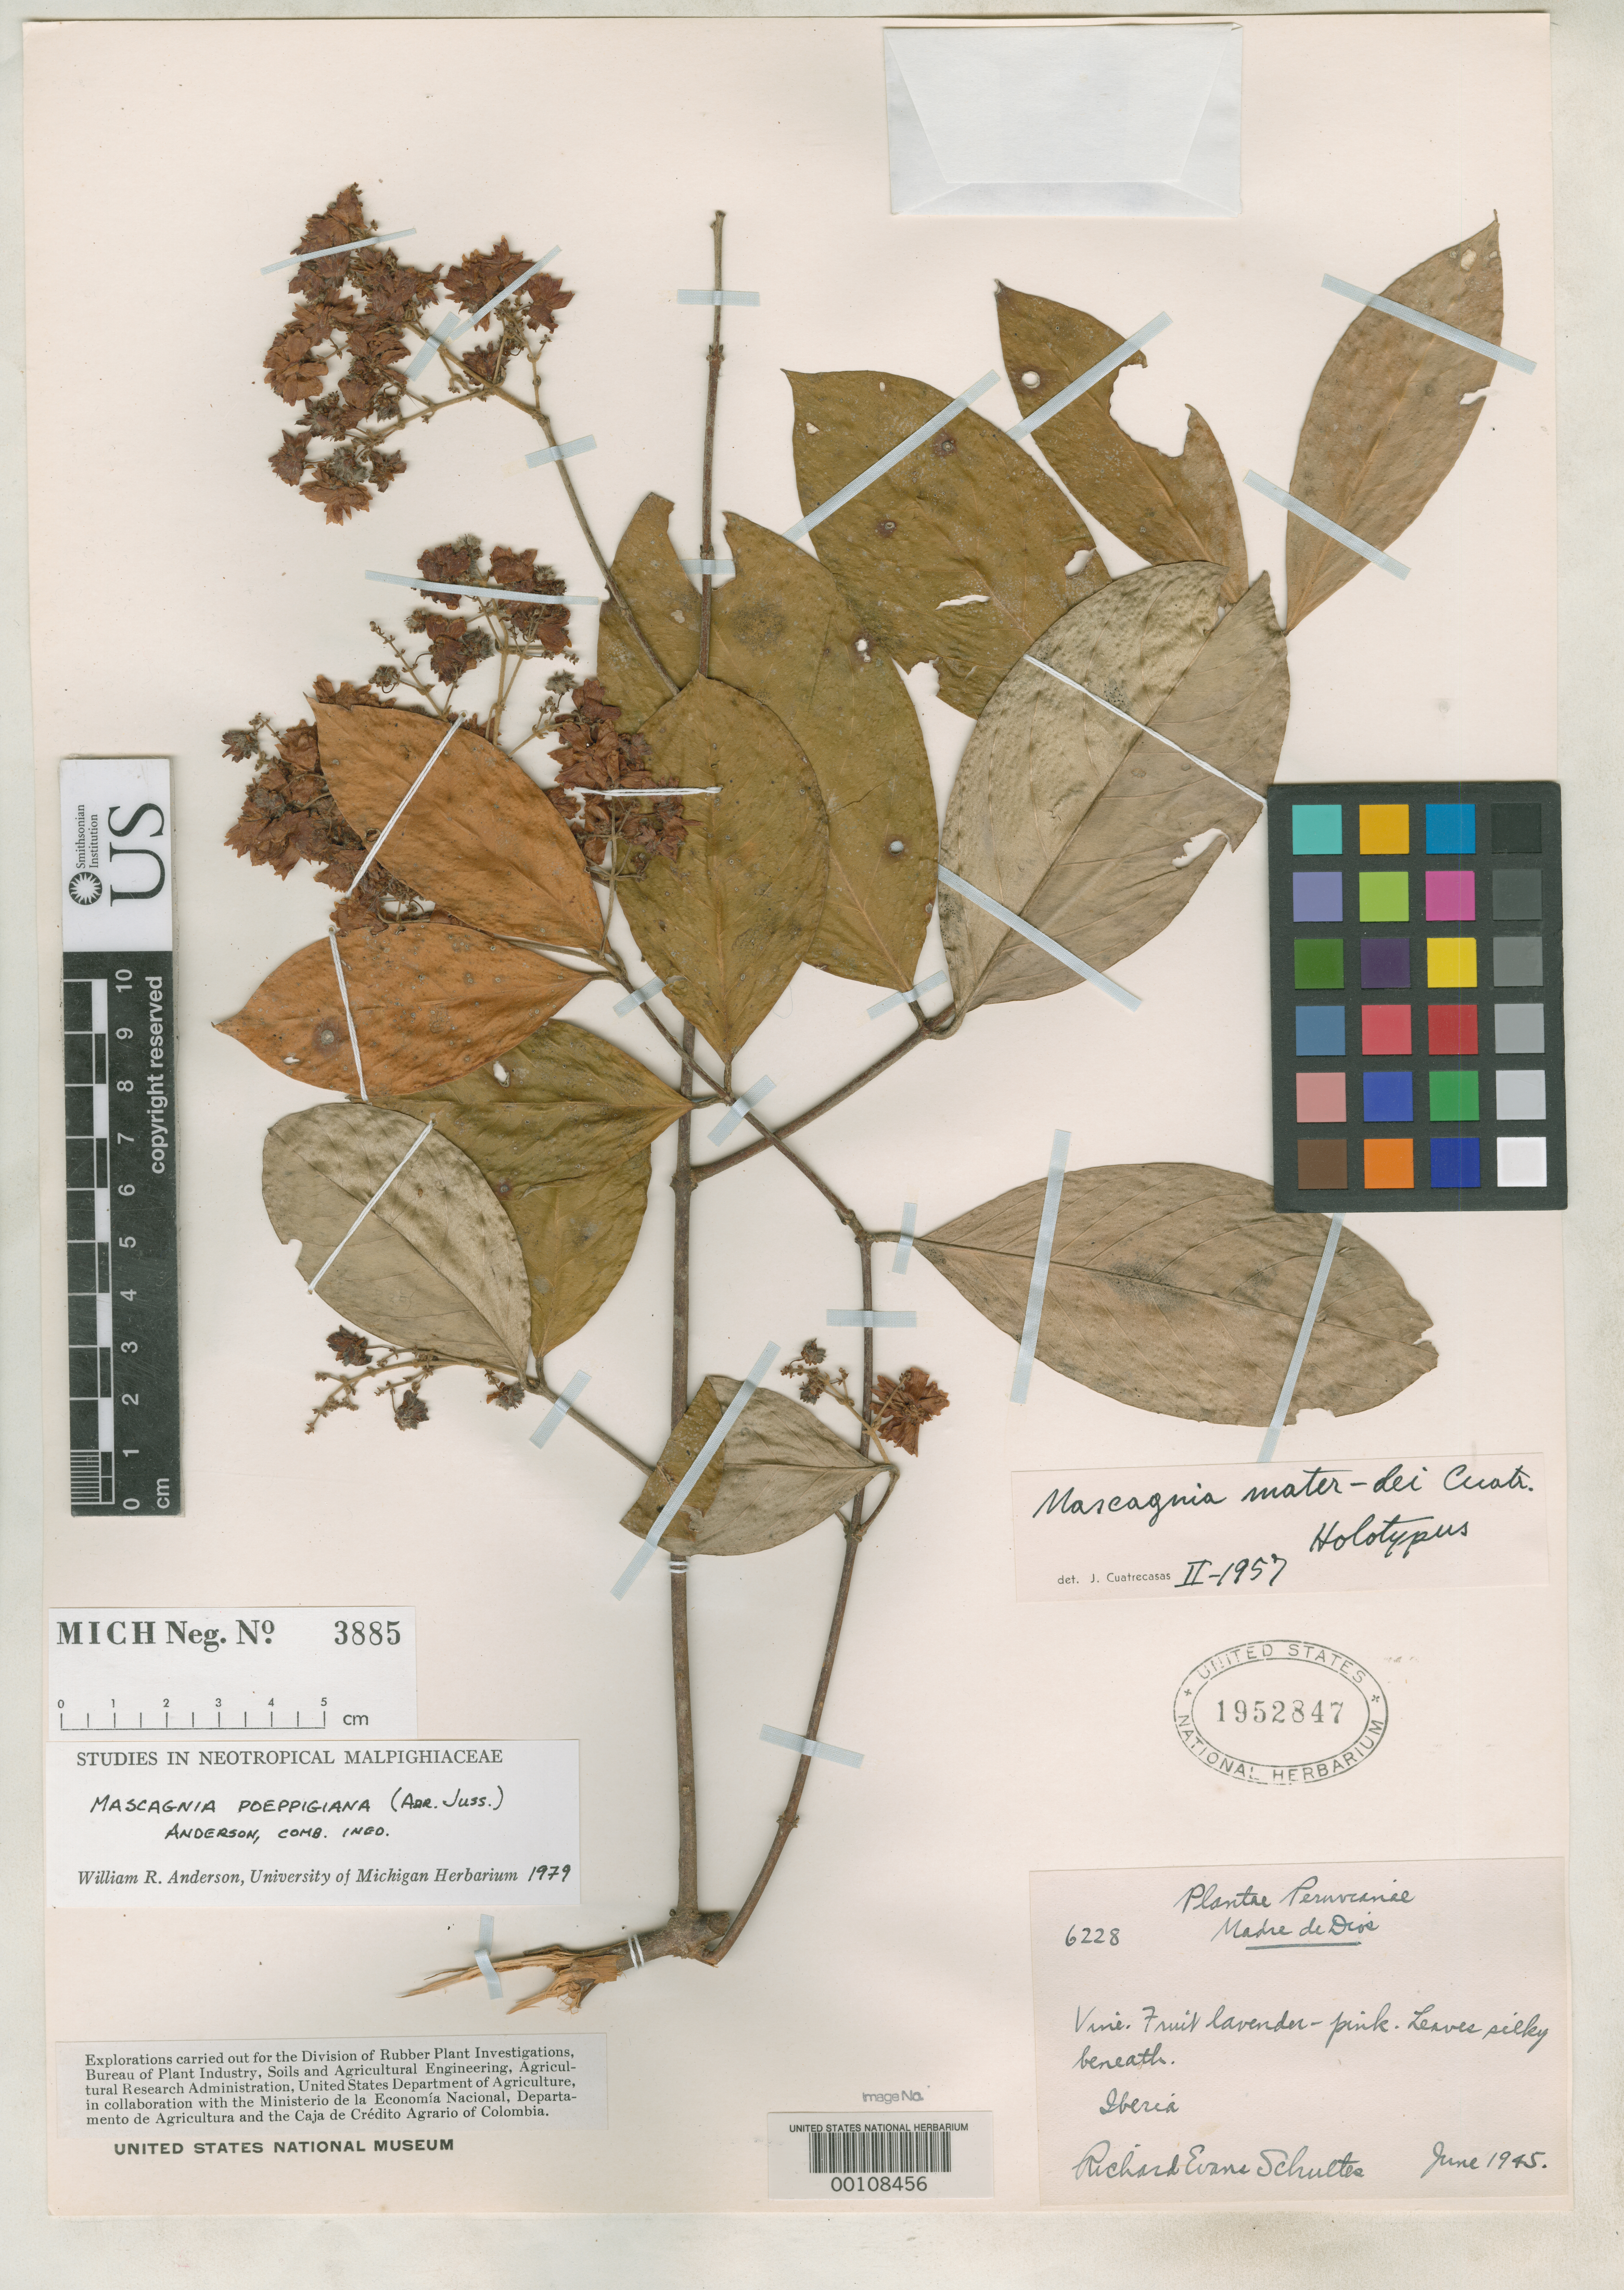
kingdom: Plantae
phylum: Tracheophyta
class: Magnoliopsida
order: Malpighiales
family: Malpighiaceae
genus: Mascagnia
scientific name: Mascagnia mater-dei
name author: Cuatrec.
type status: Holotype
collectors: R. E. Schultes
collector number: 6228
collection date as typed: Jun 1945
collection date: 1945-06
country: Peru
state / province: Madre de Dios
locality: Iberia.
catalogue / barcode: US 1952847